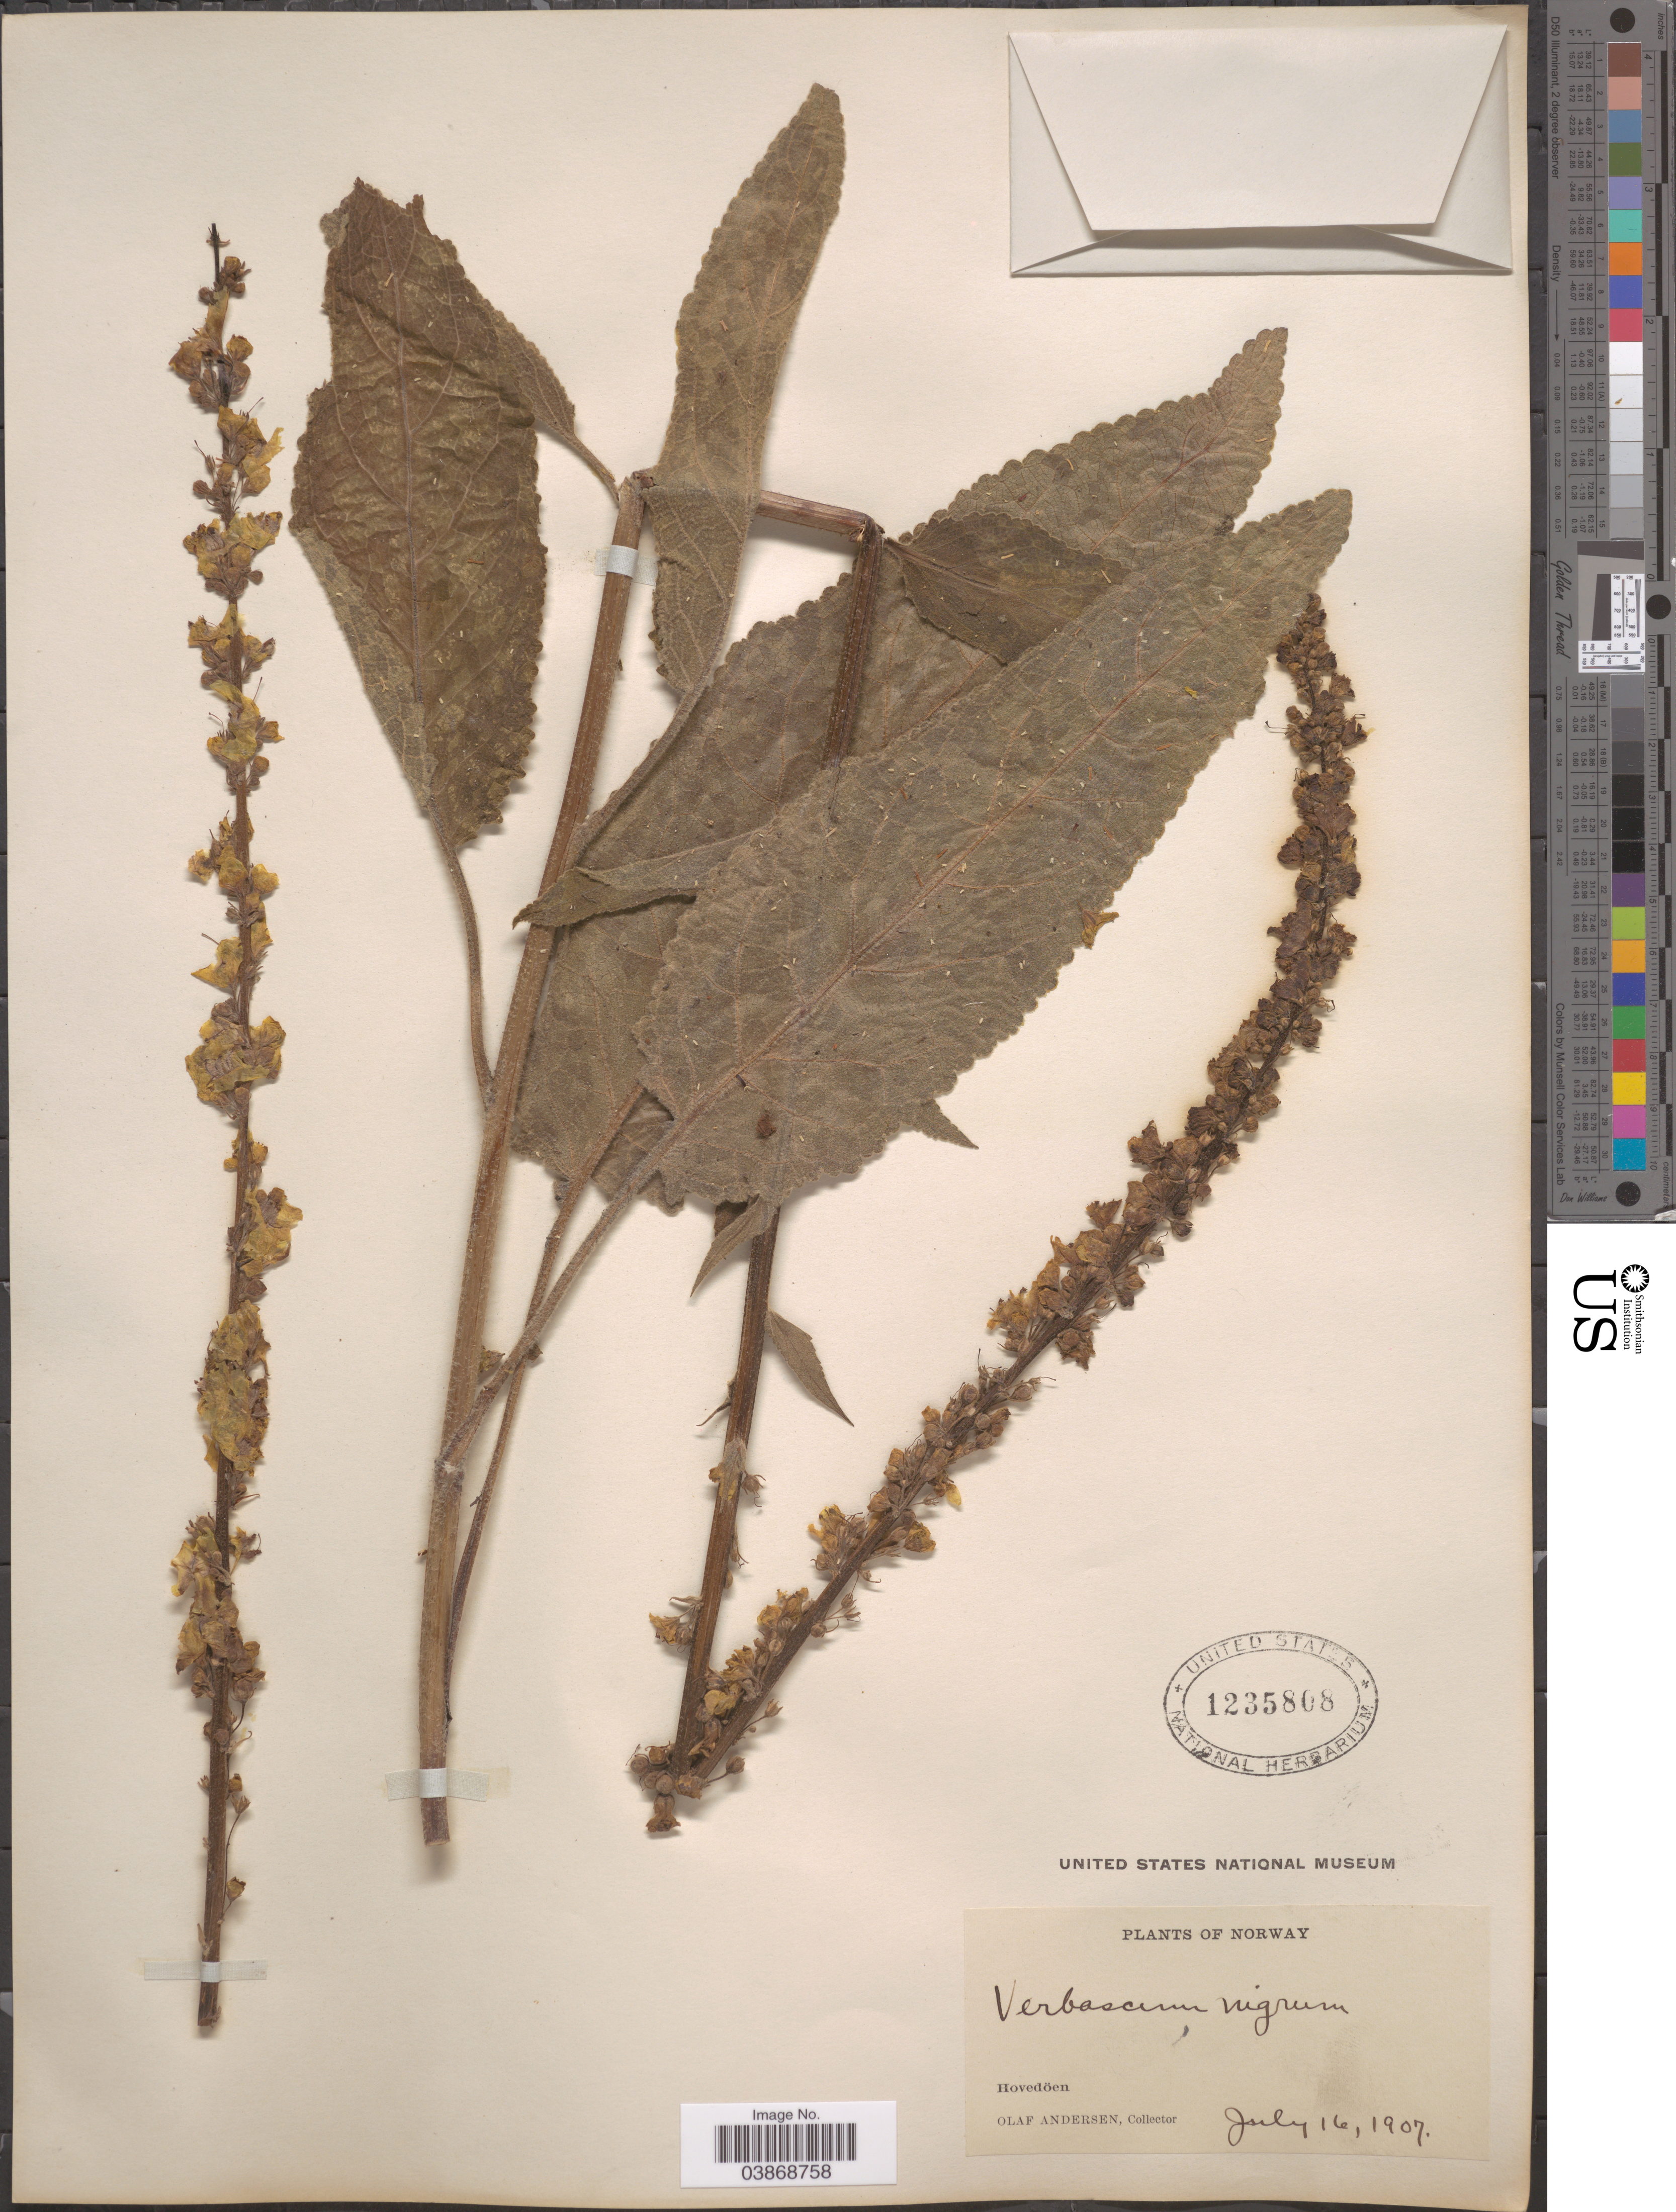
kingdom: Plantae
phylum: Tracheophyta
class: Magnoliopsida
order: Lamiales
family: Scrophulariaceae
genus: Verbascum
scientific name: Verbascum nigrum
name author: L.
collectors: O. Andersen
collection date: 1907-07-16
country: Norway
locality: Hovedöen.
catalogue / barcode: US 1235808